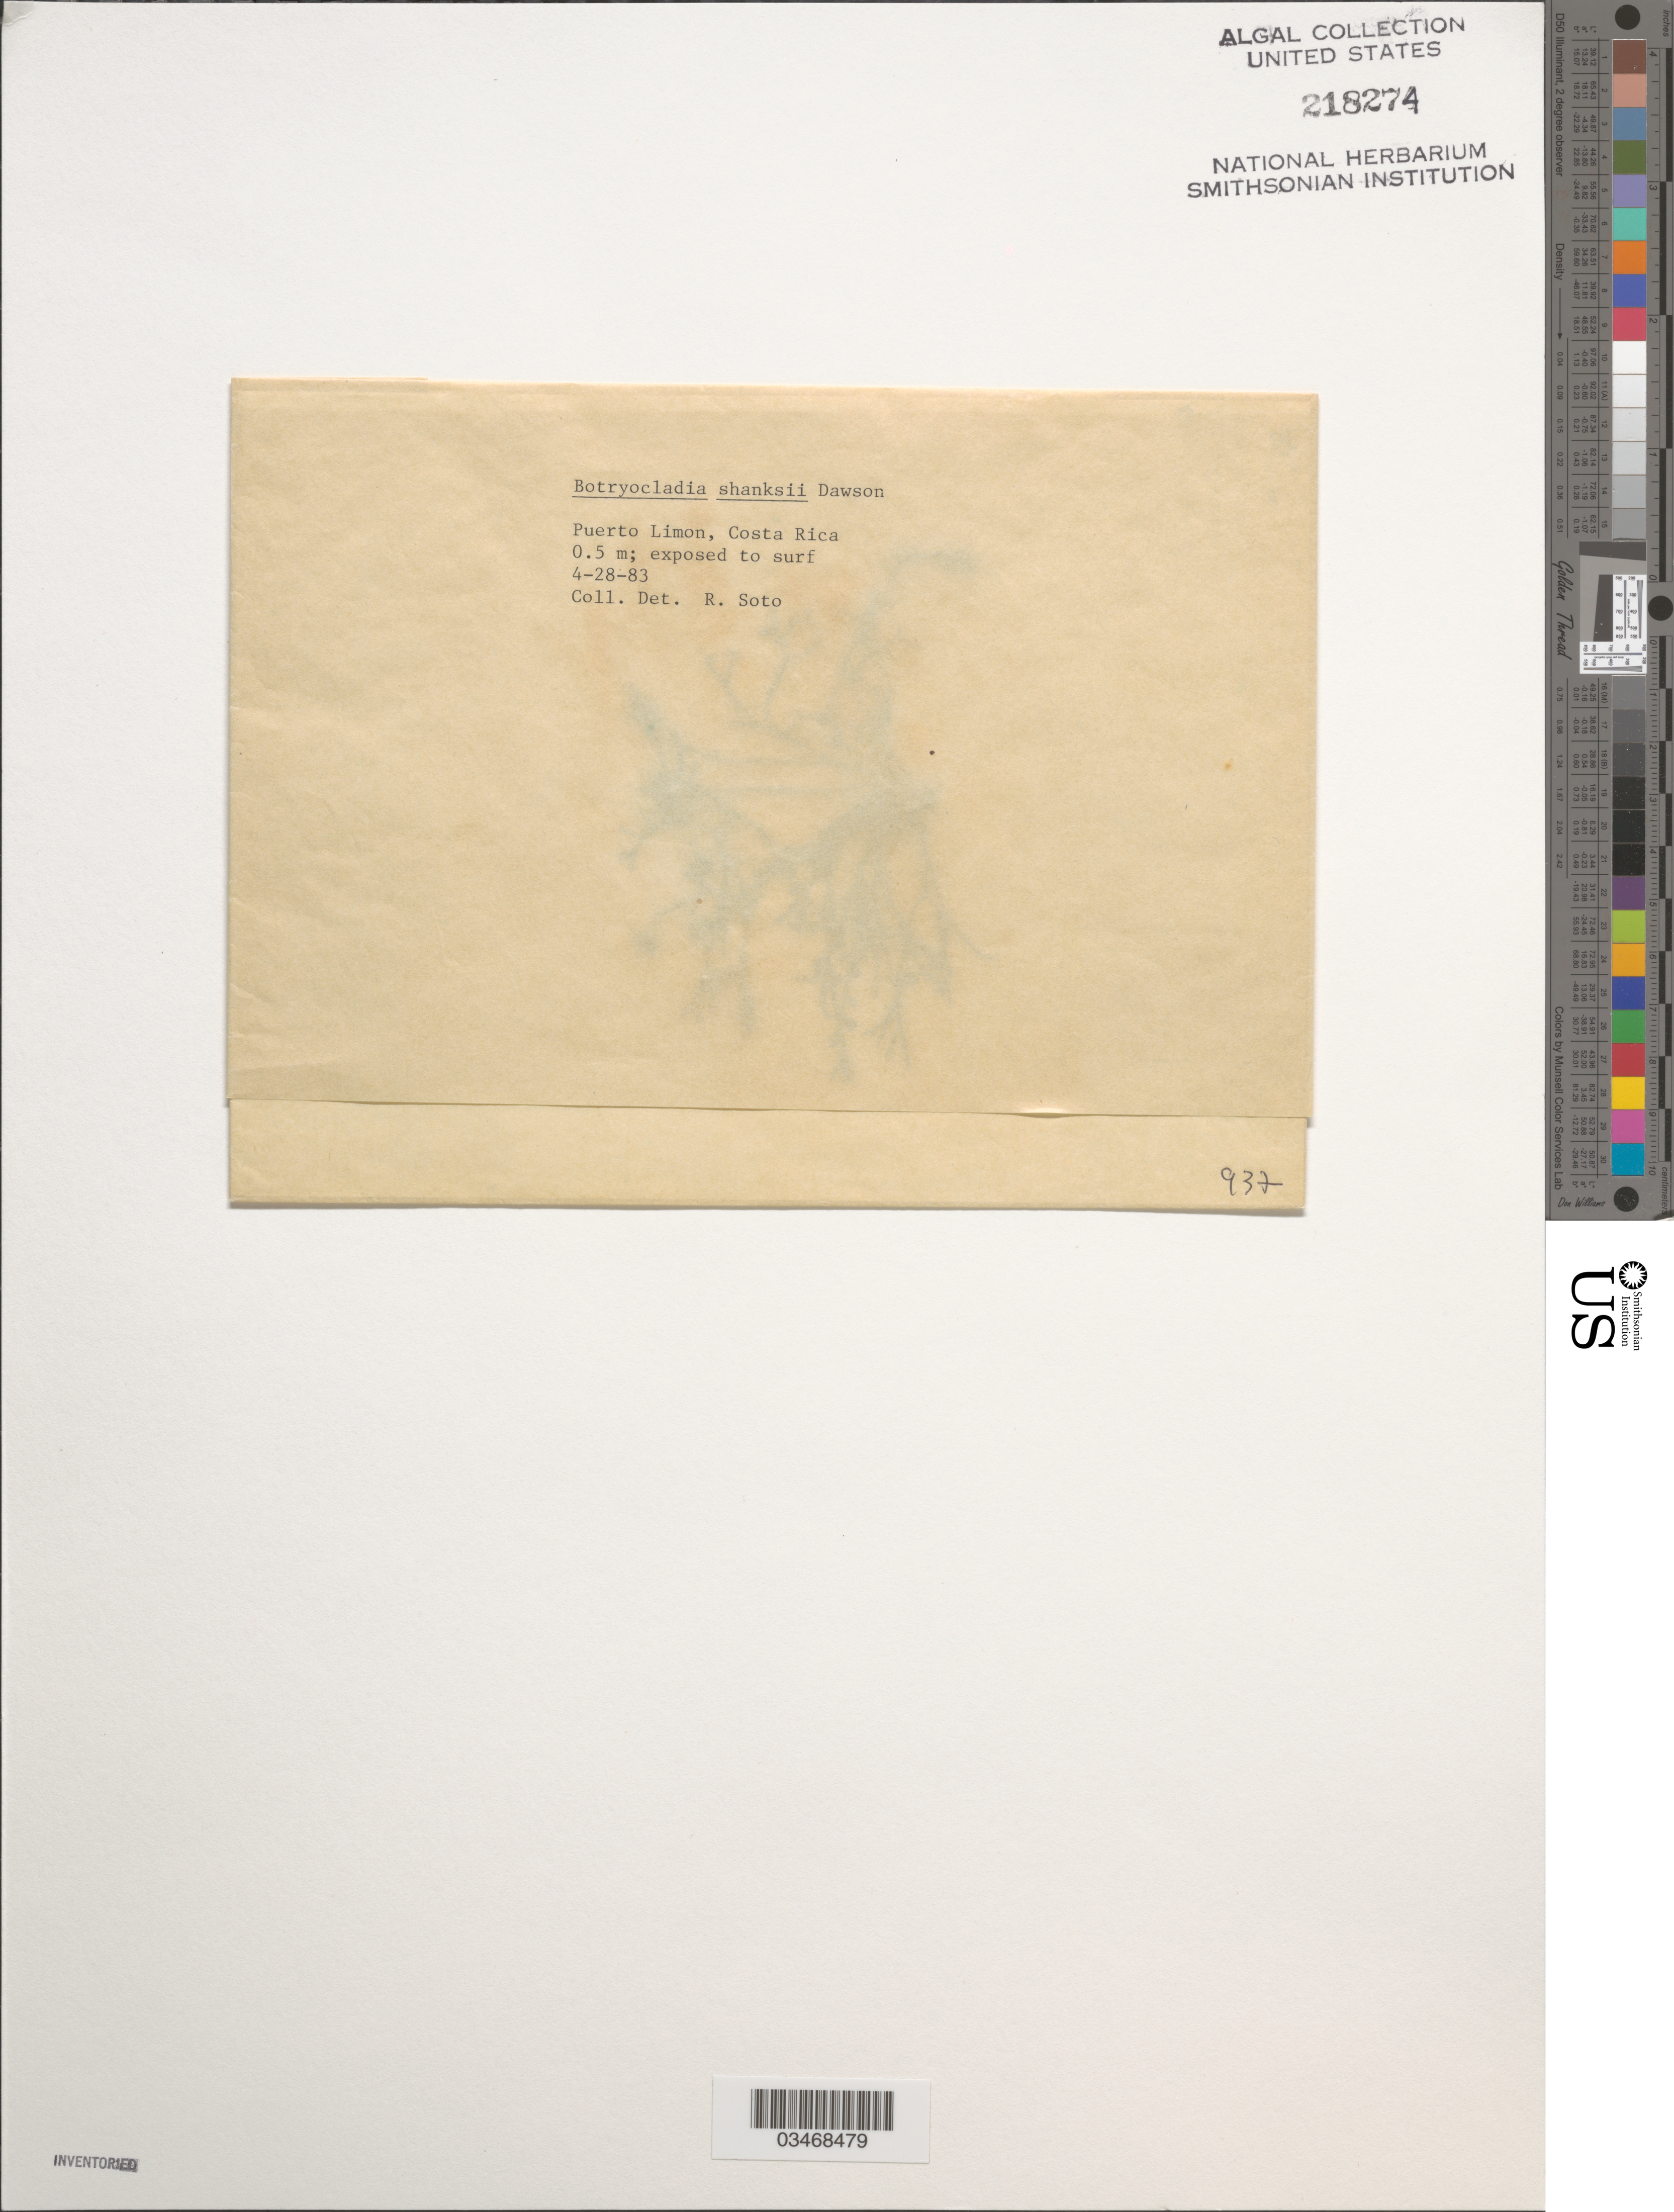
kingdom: Plantae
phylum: Rhodophyta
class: Florideophyceae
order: Rhodymeniales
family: Rhodymeniaceae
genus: Botryocladia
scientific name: Botryocladia shanksii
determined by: Soto, R.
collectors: R. Soto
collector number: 937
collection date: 1983-04-28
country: Costa Rica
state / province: Limón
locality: Puerto Limon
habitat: Exposed to surf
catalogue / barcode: US 218274